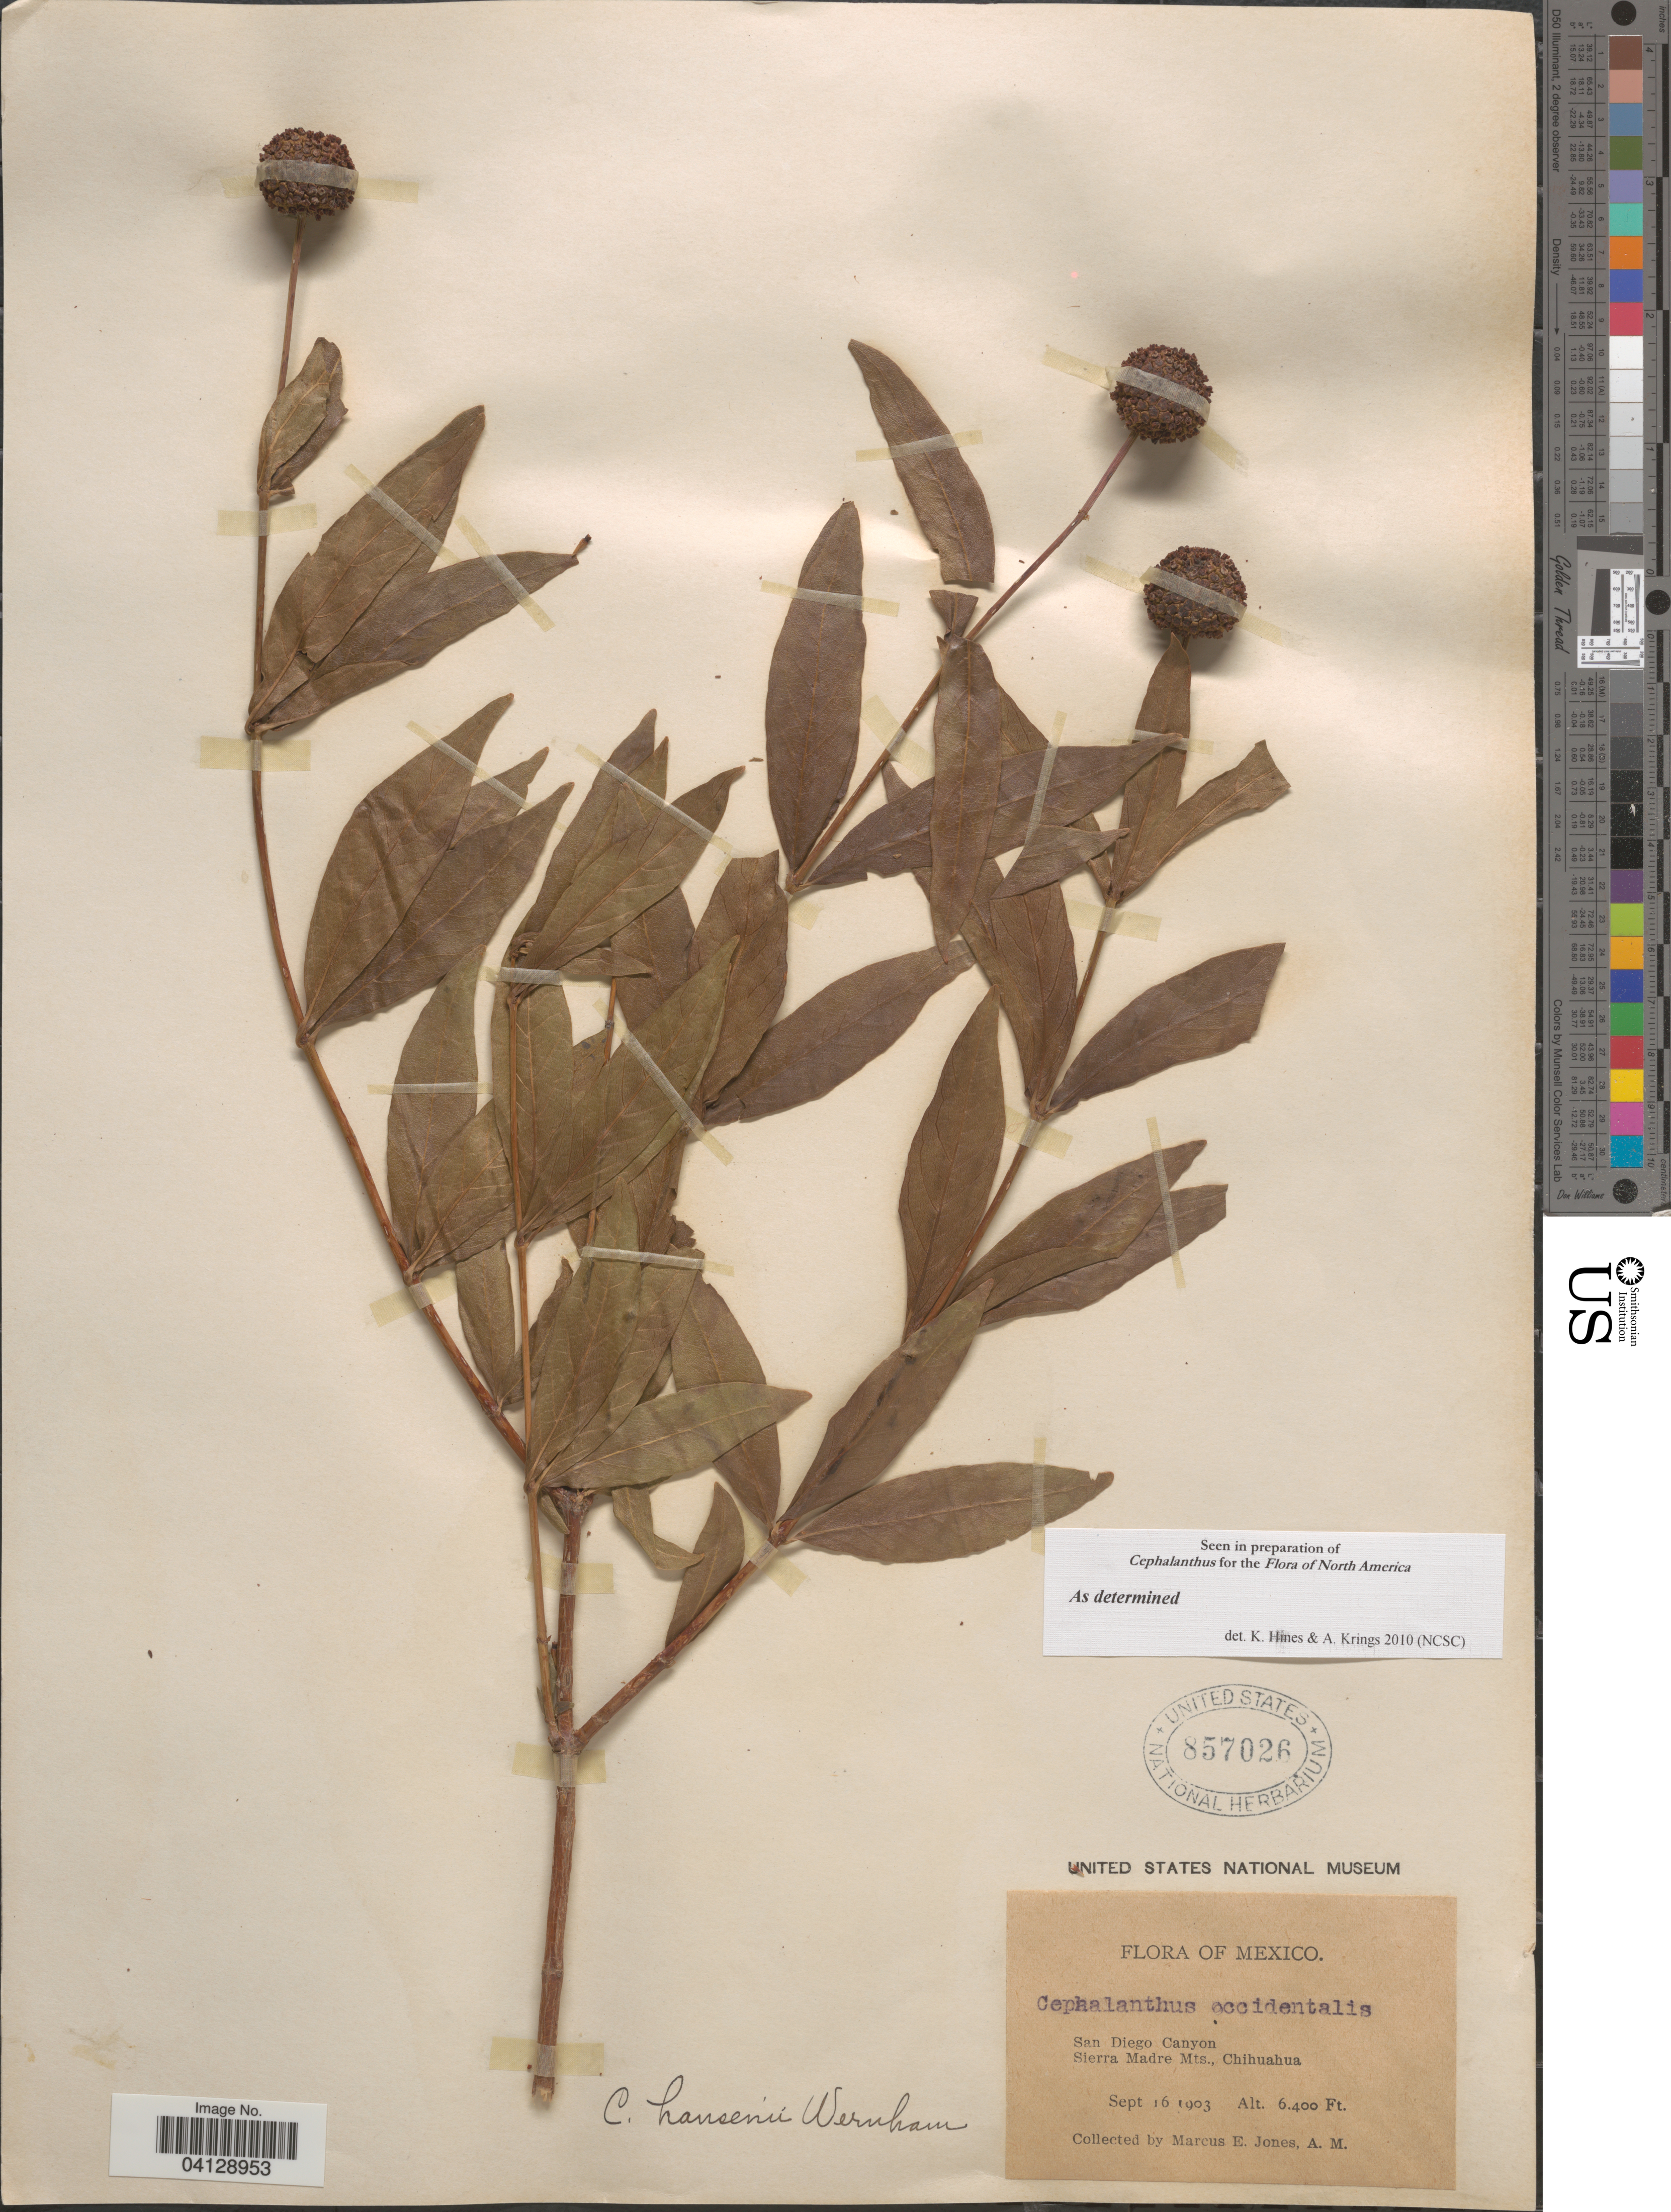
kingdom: Plantae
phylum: Tracheophyta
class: Magnoliopsida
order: Gentianales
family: Rubiaceae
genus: Cephalanthus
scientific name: Cephalanthus hansenii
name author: Wernham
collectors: M. E. Jones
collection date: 1903-09-16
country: Mexico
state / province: Chihuahua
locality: San Diego Canyon. Sierra Madre Mts.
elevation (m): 1951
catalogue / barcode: US 857026